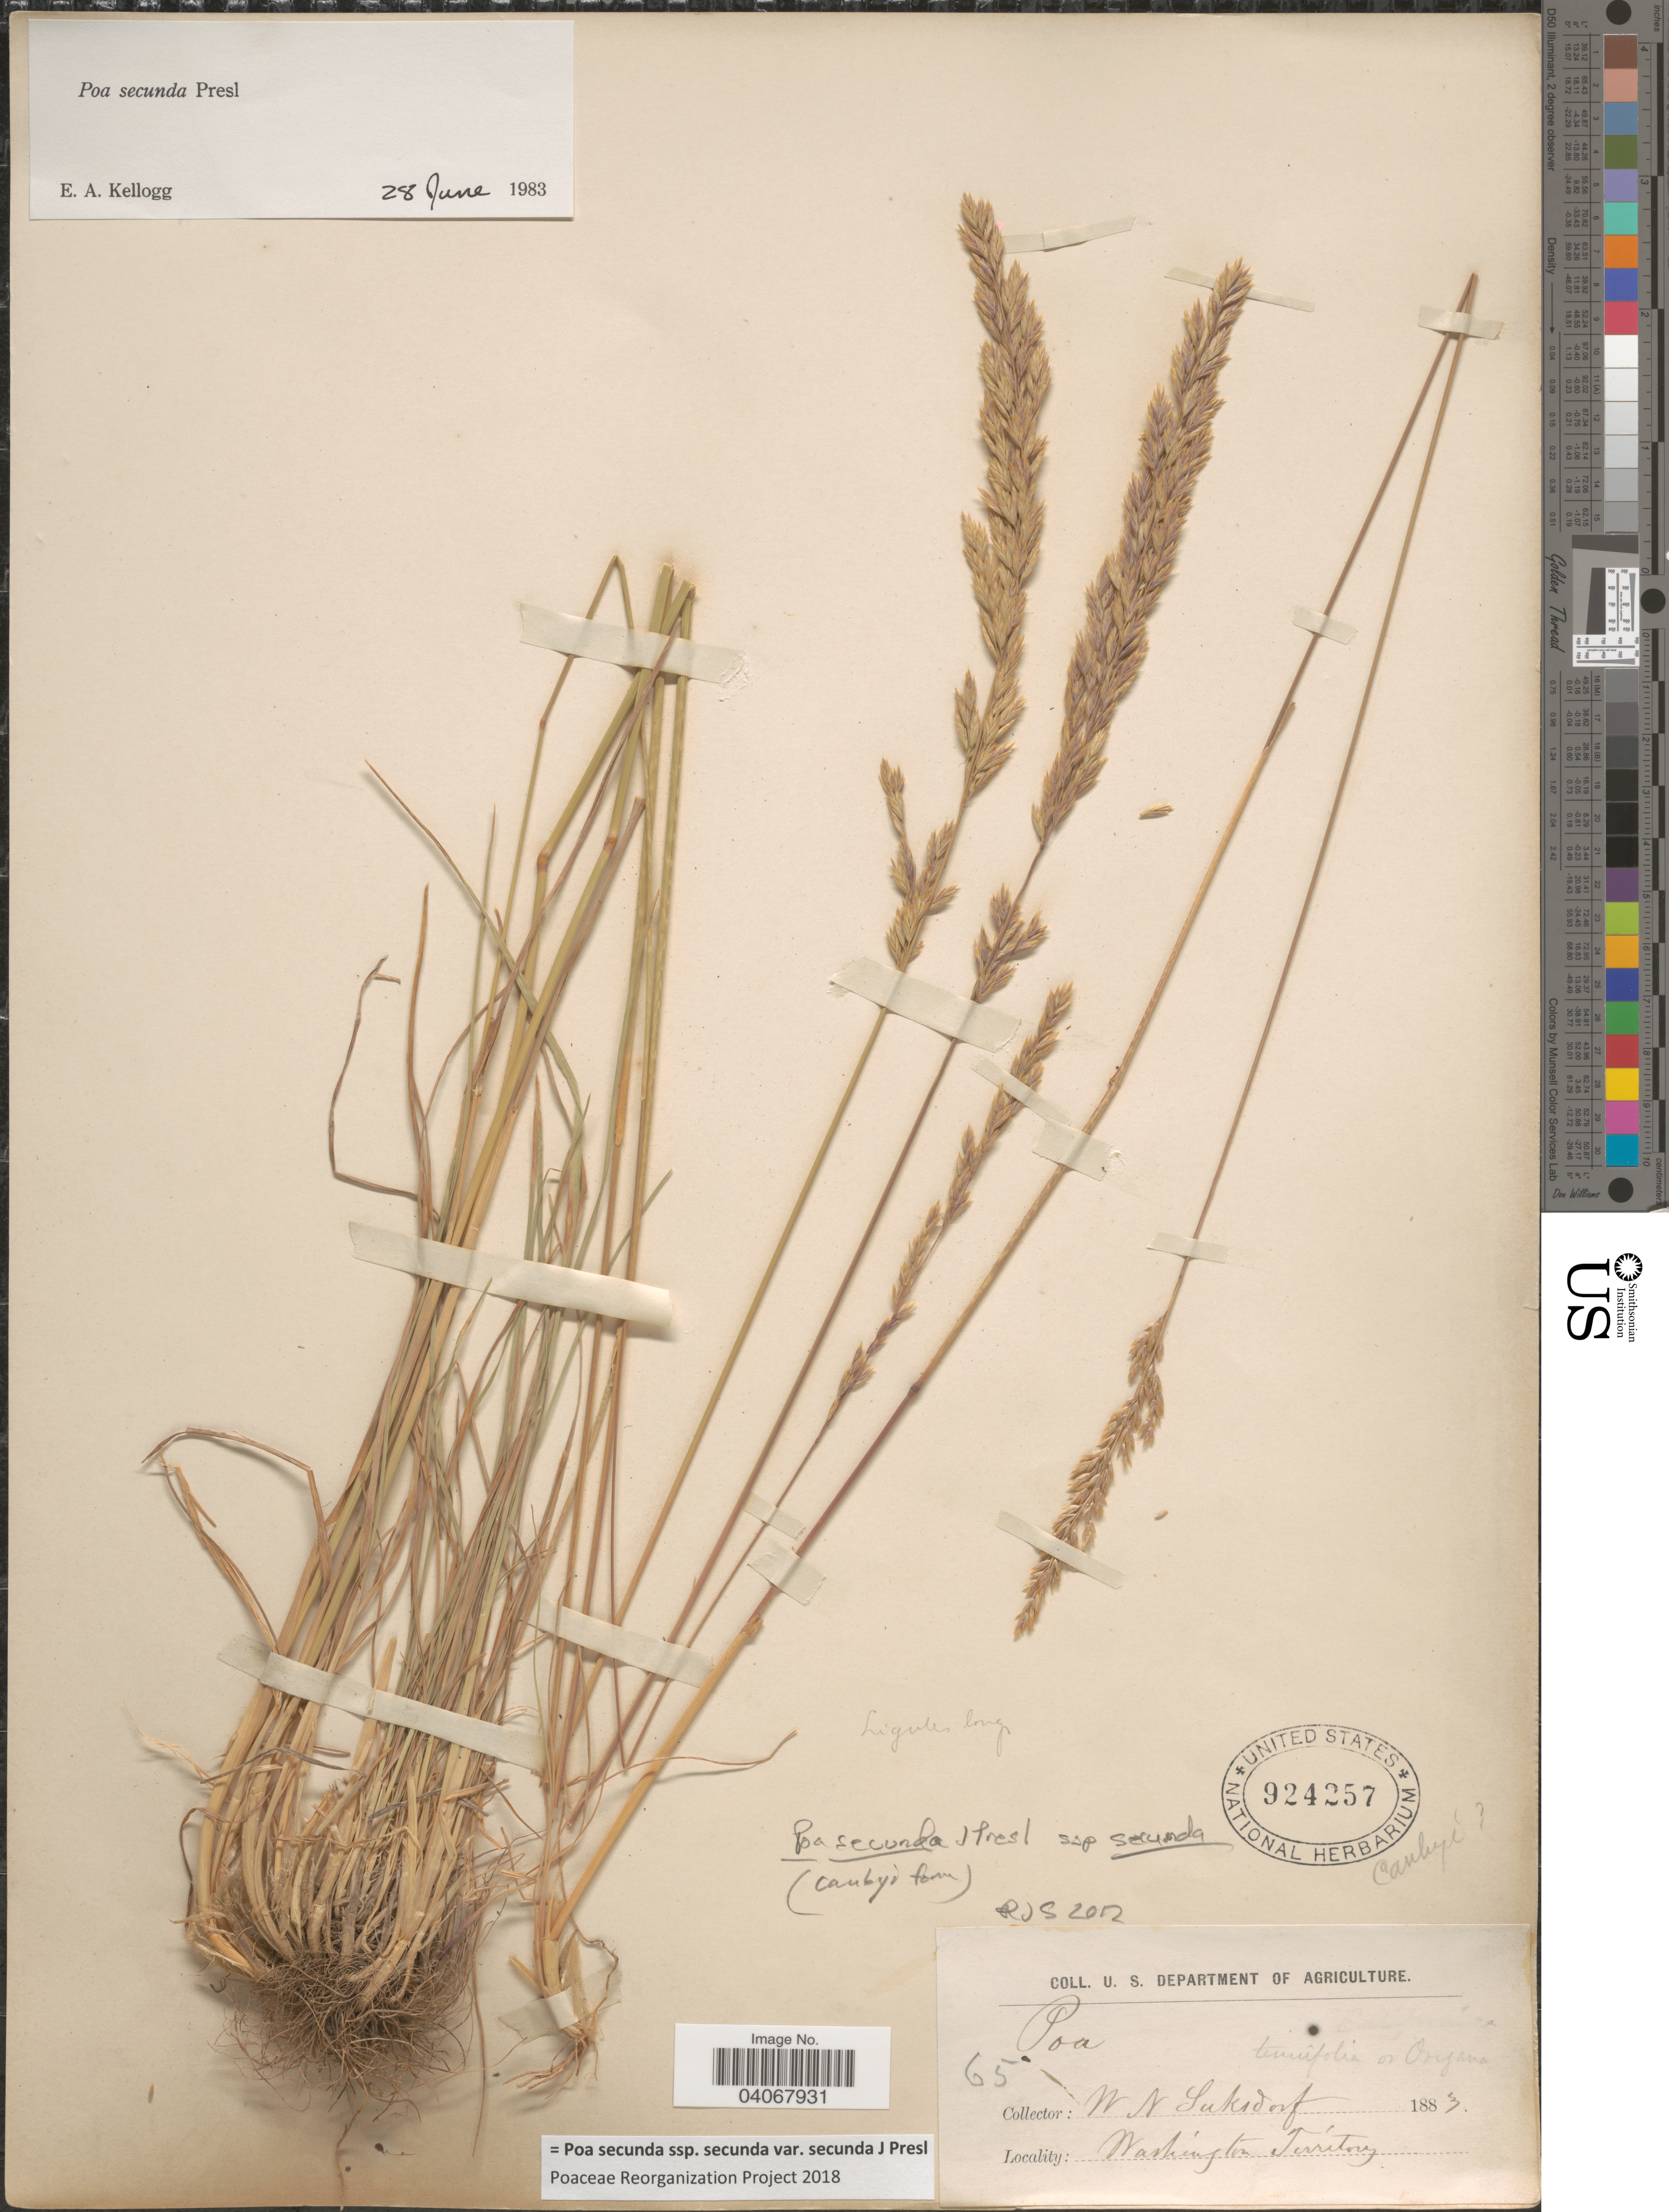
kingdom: Plantae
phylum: Tracheophyta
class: Liliopsida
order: Poales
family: Poaceae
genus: Poa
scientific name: Poa secunda subsp. secunda var. secunda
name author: J. Presl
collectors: W. N. Suksdorf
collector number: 65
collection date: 1883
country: United States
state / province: Washington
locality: Washington Territory.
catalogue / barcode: US 924257